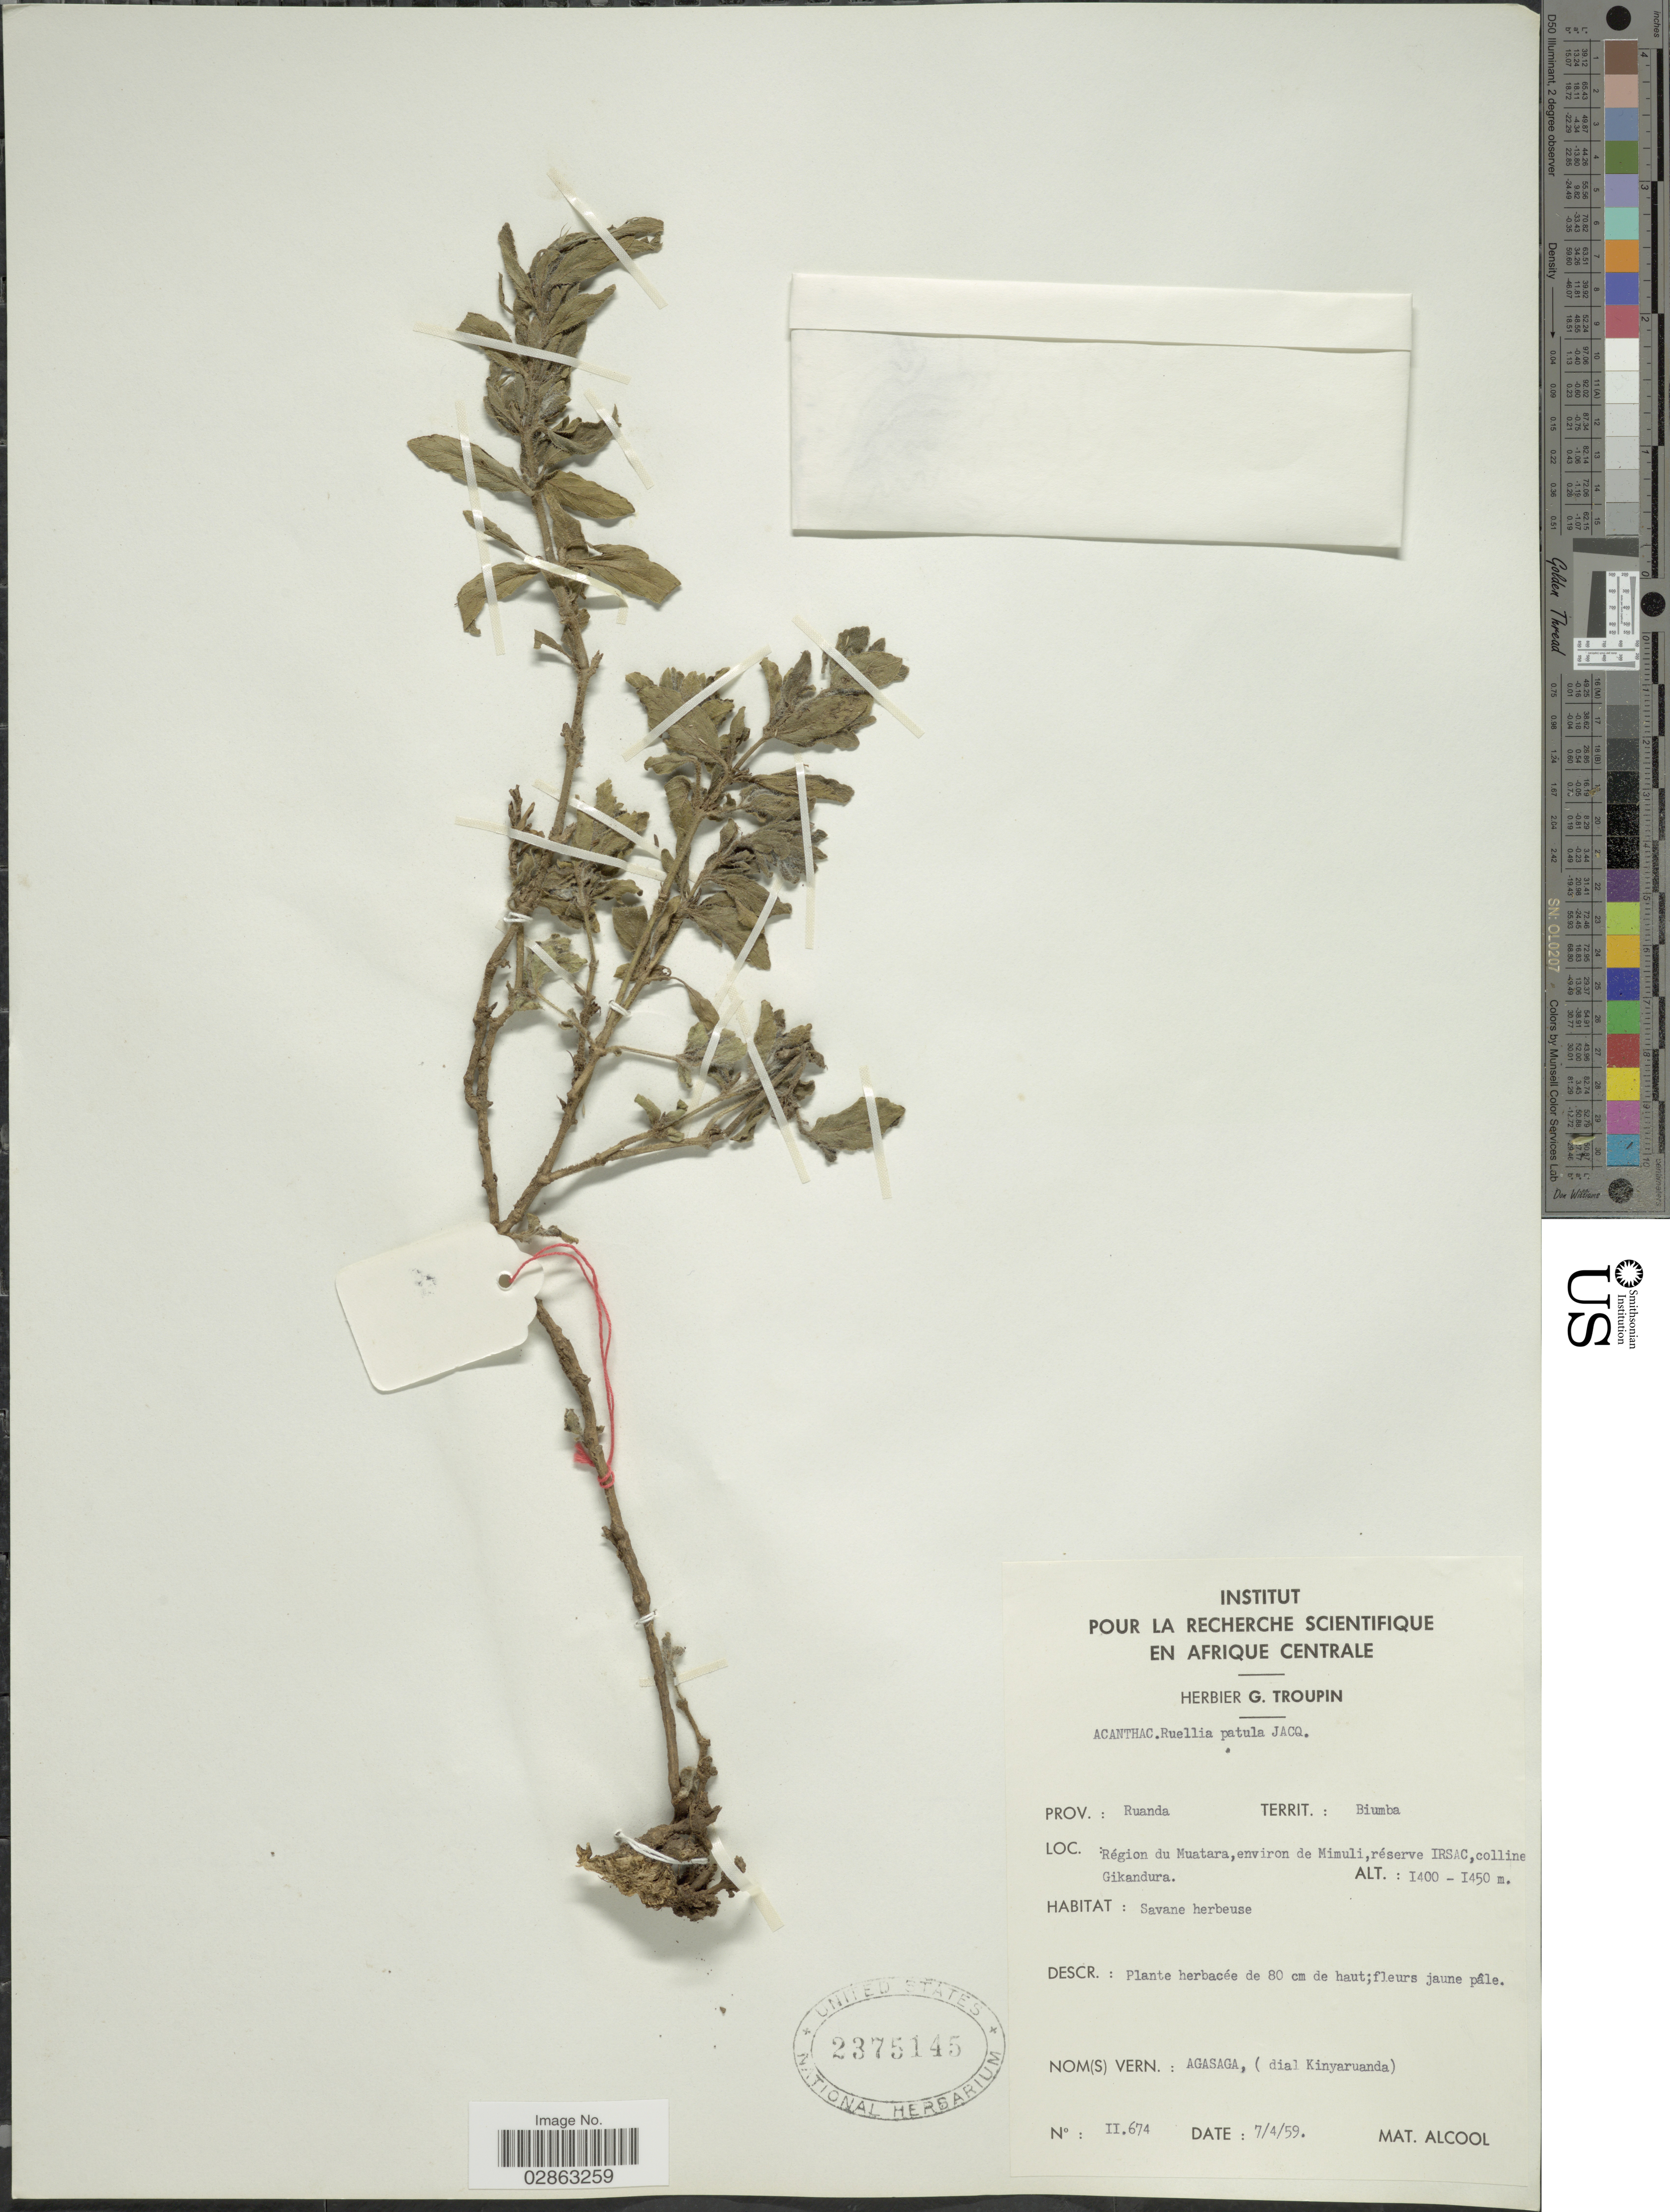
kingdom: Plantae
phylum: Tracheophyta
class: Magnoliopsida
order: Lamiales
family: Acanthaceae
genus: Ruellia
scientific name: Ruellia patula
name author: Jacq.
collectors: ex herb. G. Troupin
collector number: II671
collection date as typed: Transcribed d/m/y: 7/4/59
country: Rwanda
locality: Territ: Biumba. Région du Muatara, environ de Mimuli, réserve IRSAC, colline Gikandura.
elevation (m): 1400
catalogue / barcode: US 2375145